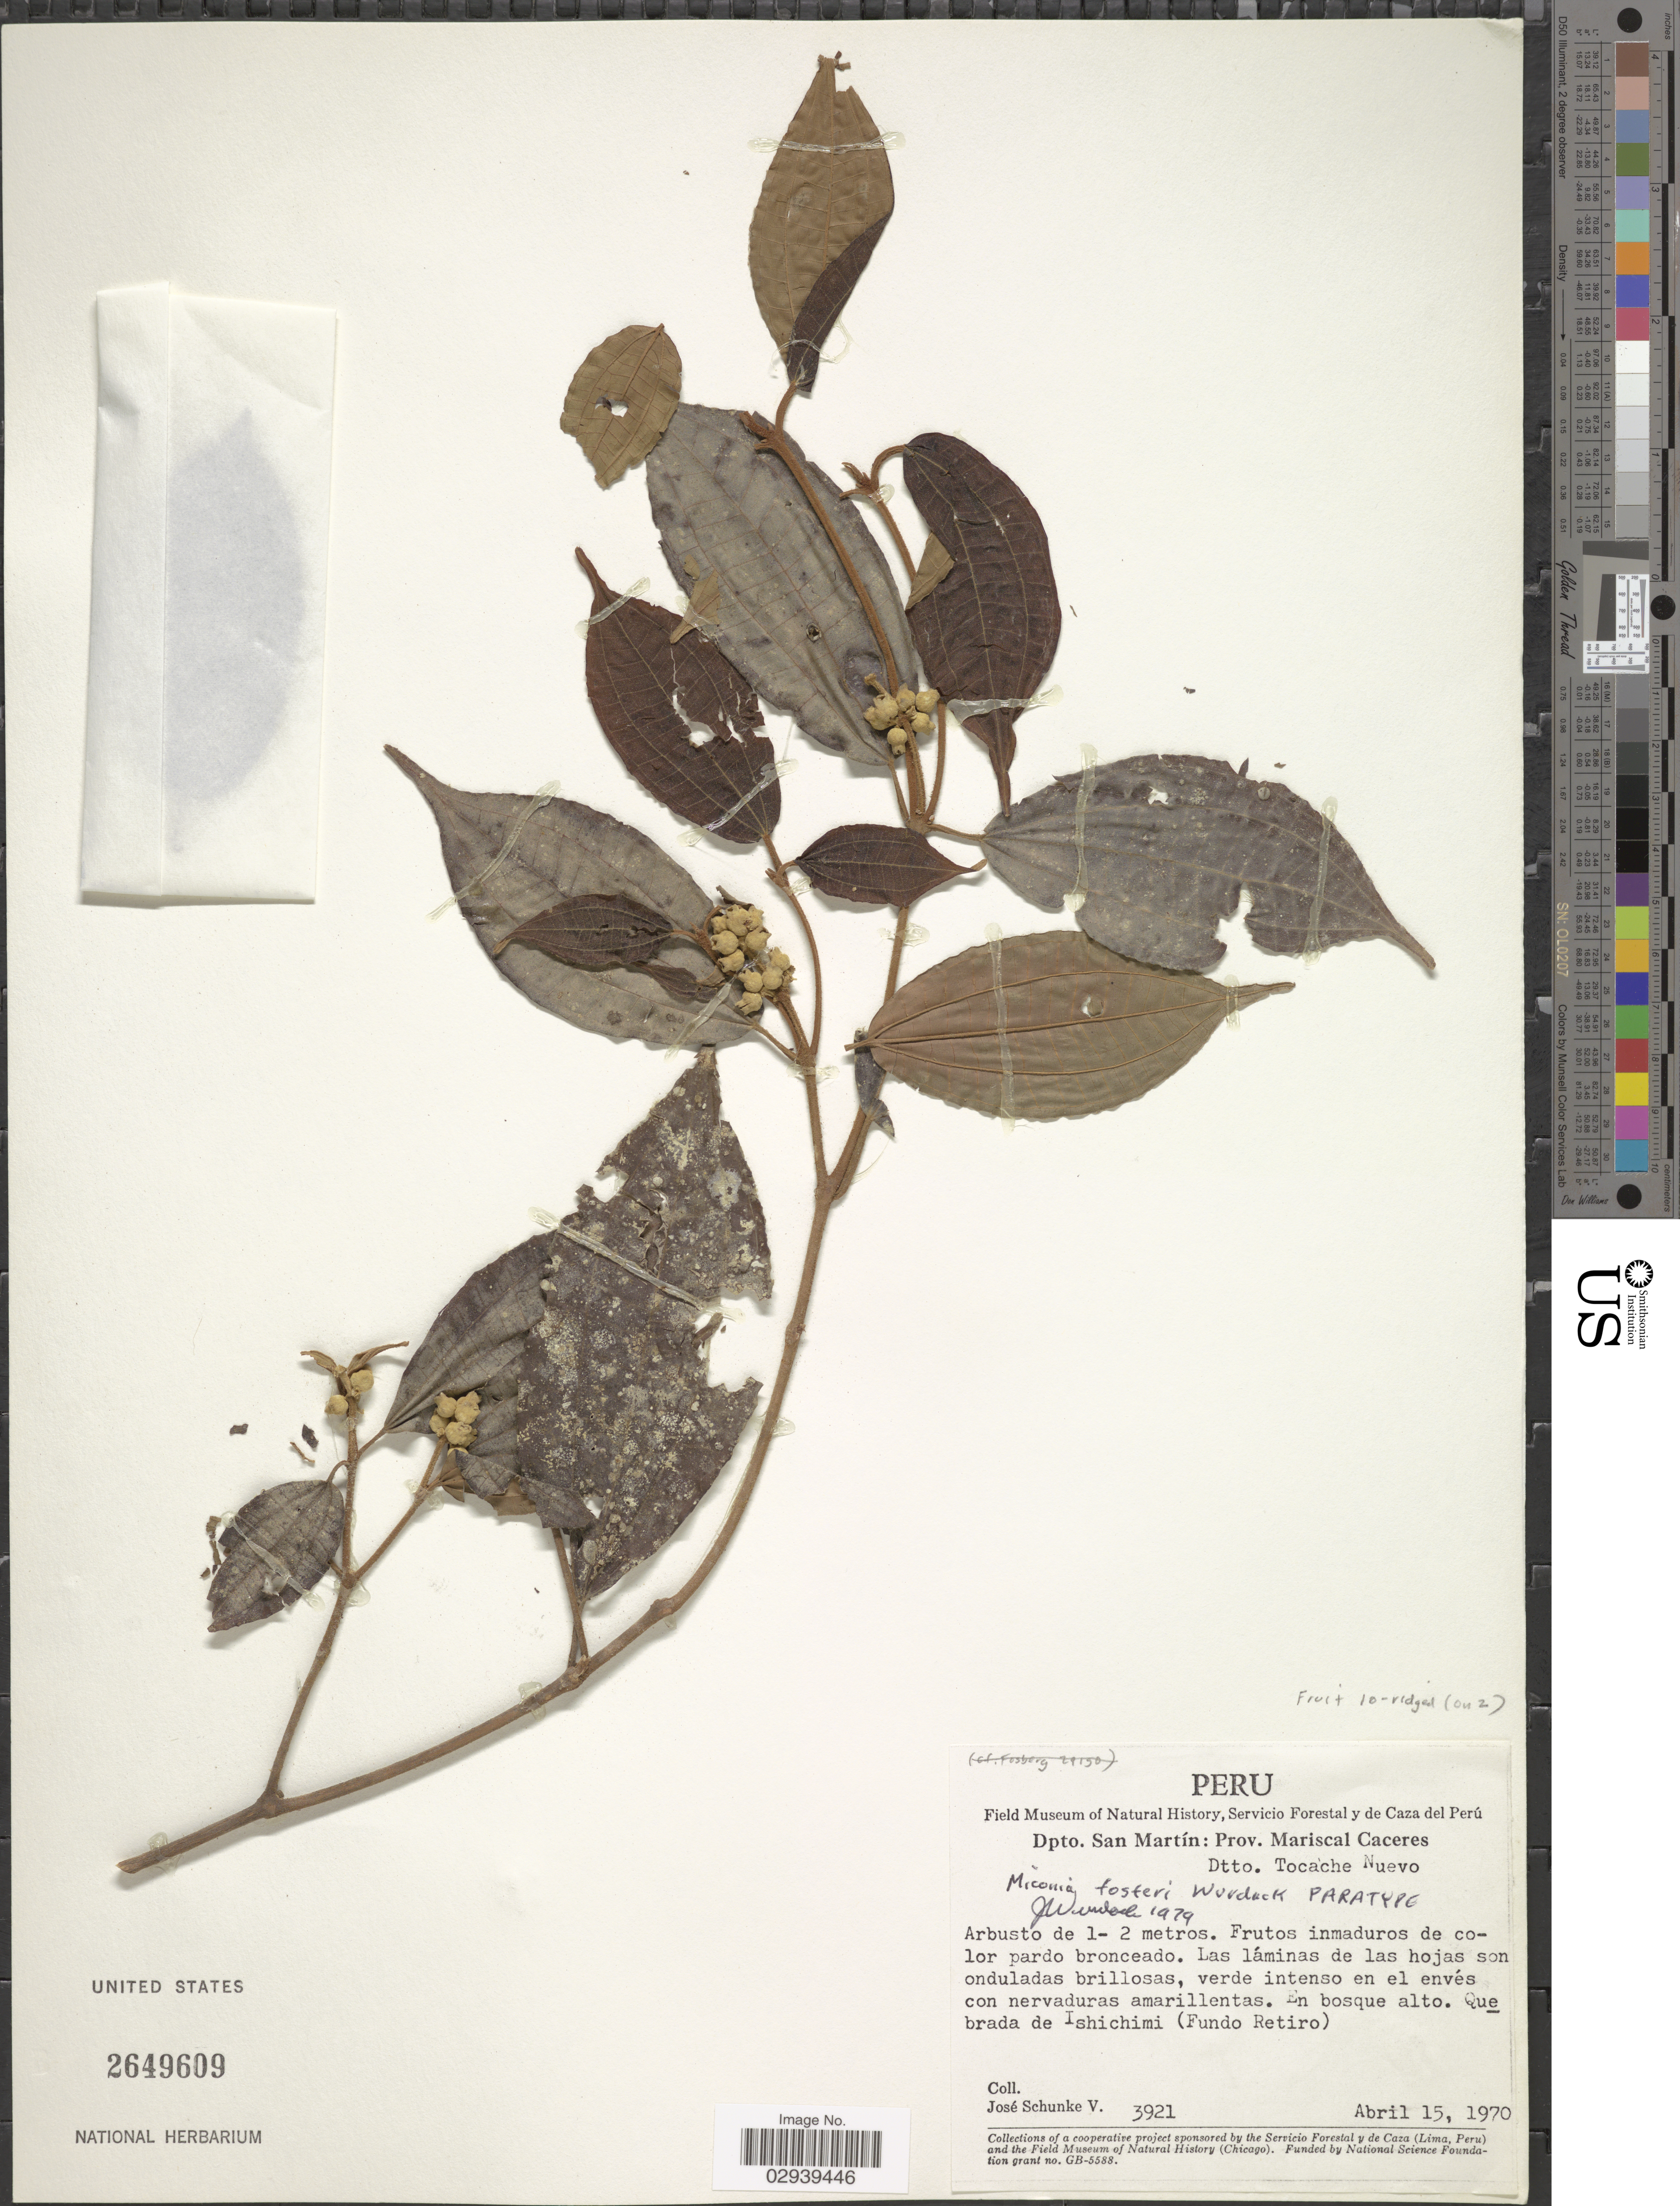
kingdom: Plantae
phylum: Tracheophyta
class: Magnoliopsida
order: Myrtales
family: Melastomataceae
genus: Miconia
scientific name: Miconia fosteri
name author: Wurdack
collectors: J. Schunke Vigo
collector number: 3921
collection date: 1970-04-15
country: Peru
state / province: San Martín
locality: Dpto. San Martín: Prov. Mariscal Caceres, Dtto. Tocache Nuevo. Quebrada de Ishichimi (Fundo Retiro).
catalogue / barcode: US 2649609